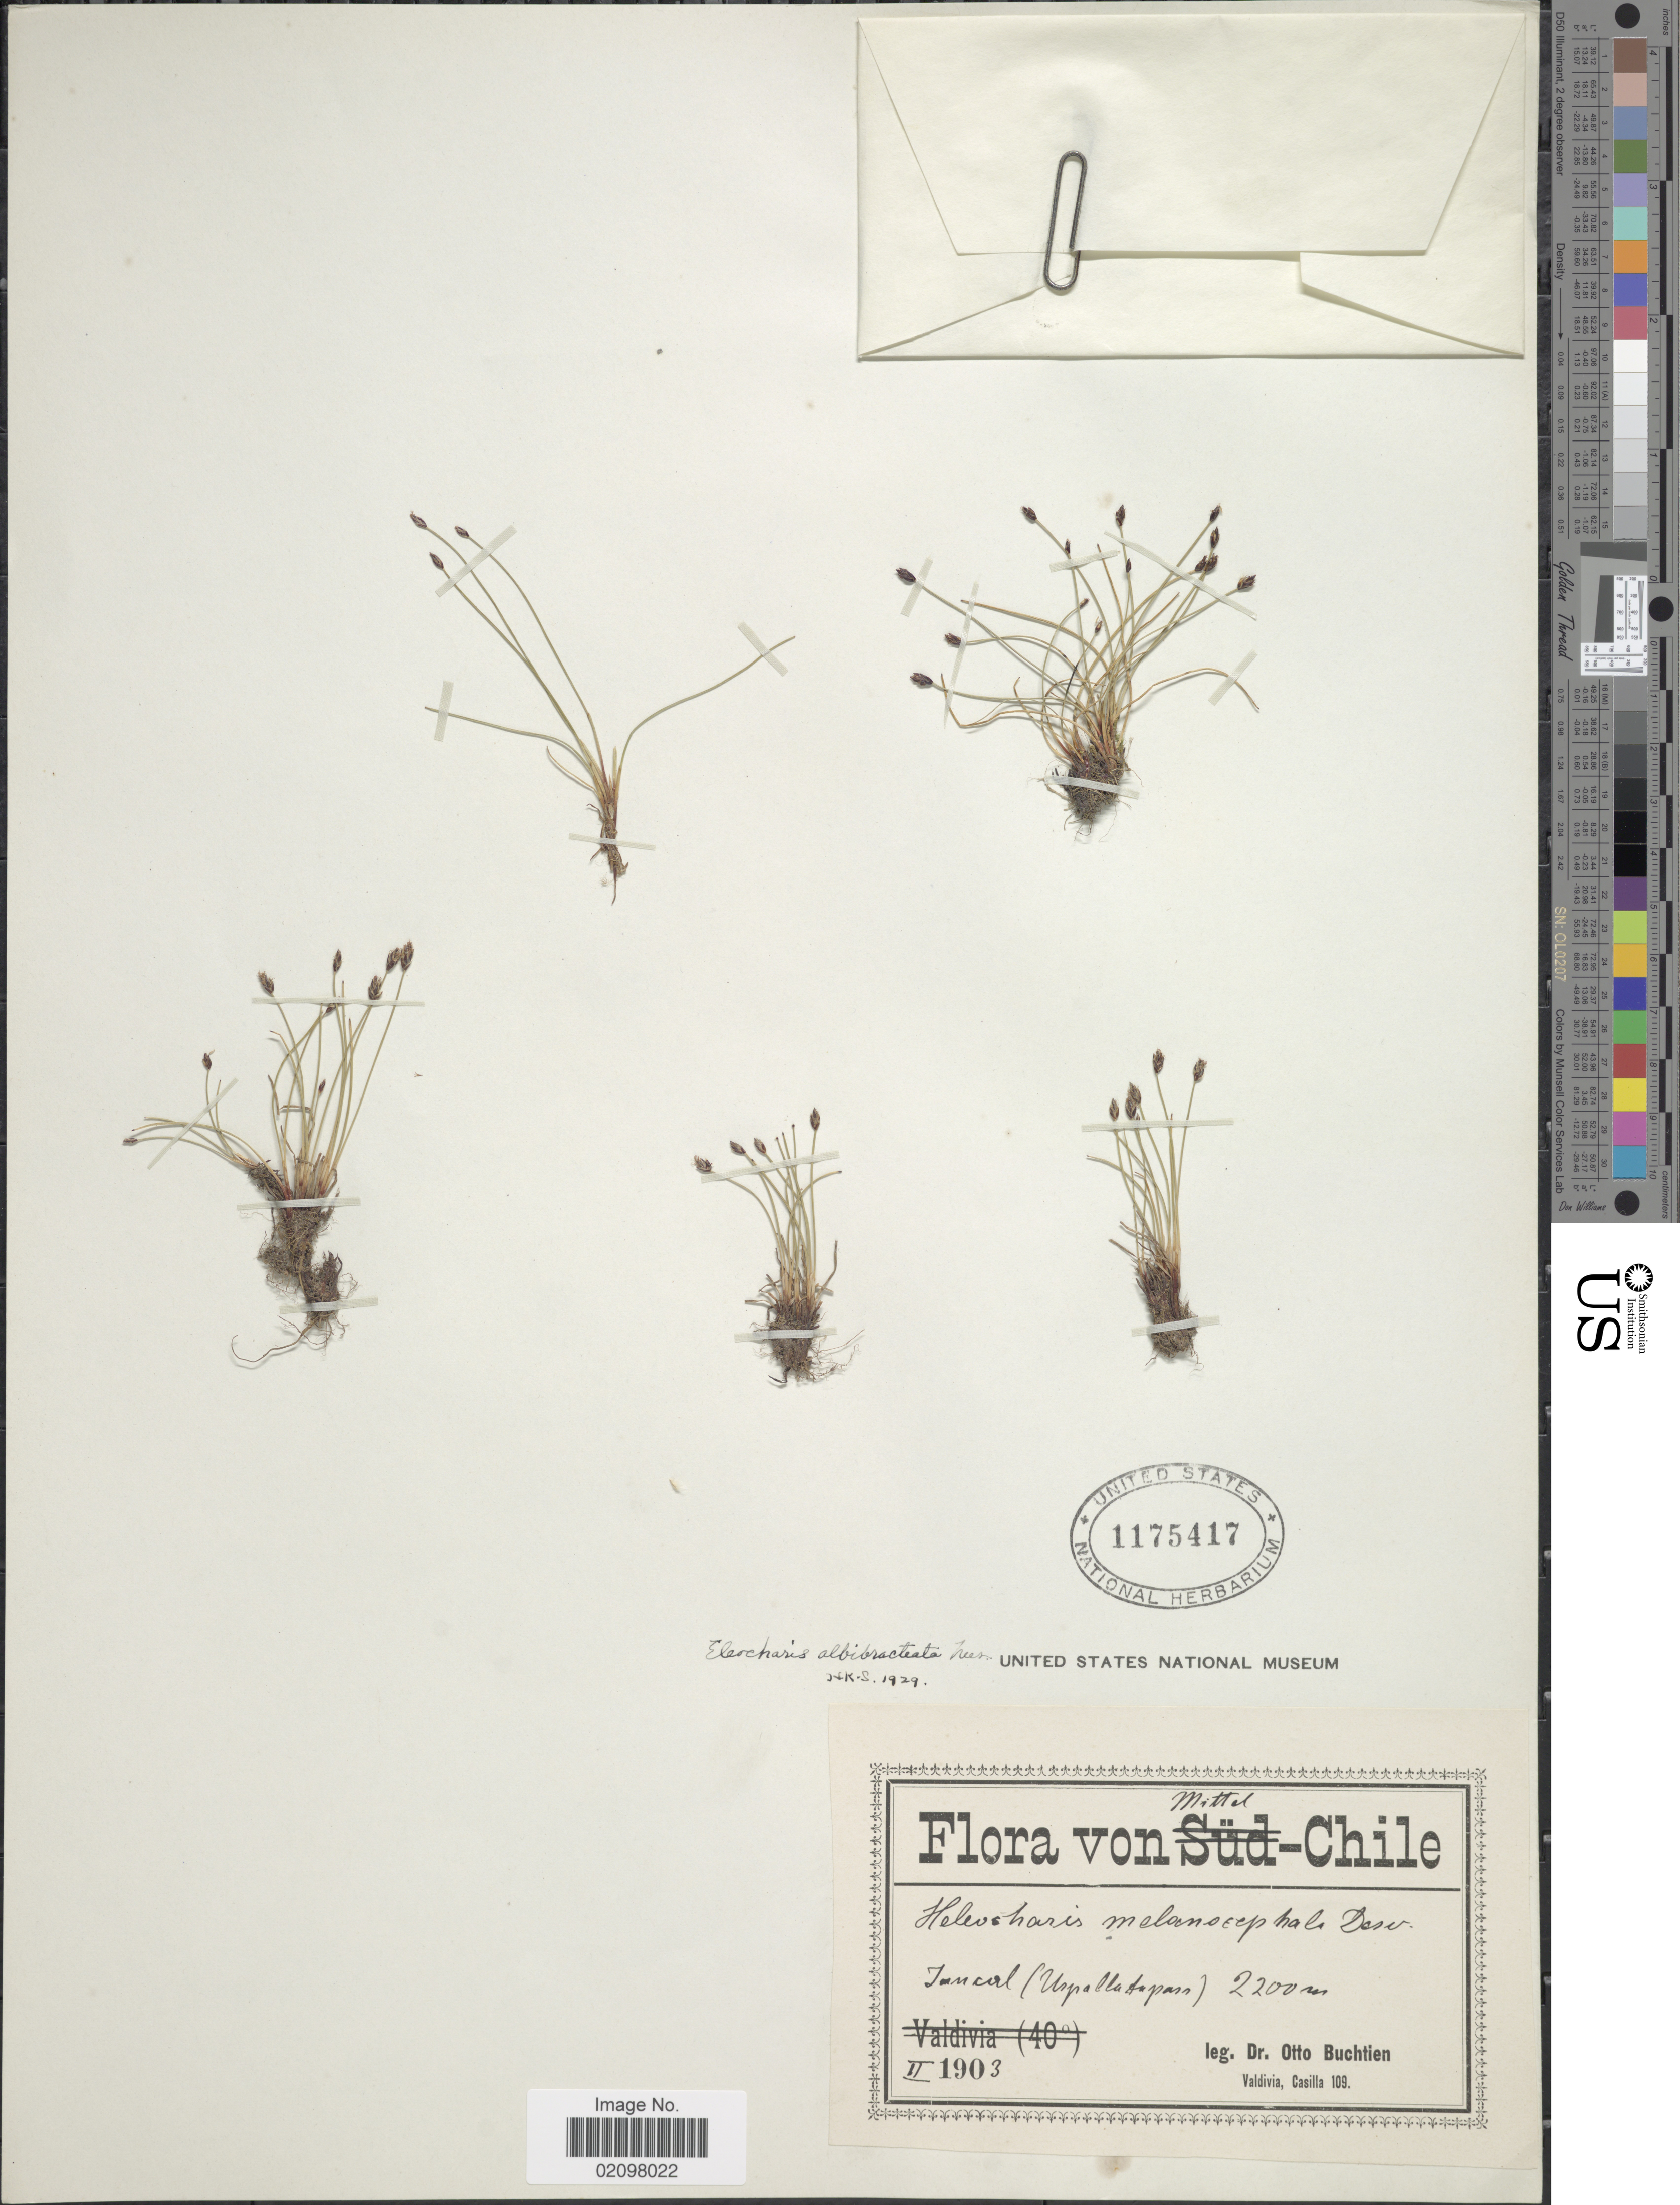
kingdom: Plantae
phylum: Tracheophyta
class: Liliopsida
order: Poales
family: Cyperaceae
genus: Eleocharis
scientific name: Eleocharis albibracteata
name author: Nees & Meyen ex Kunth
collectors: O. Buchtien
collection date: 1903-02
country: Chile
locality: Mittel-Chile, Juncal (Uspallata pass)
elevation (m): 2200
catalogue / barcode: US 1175417